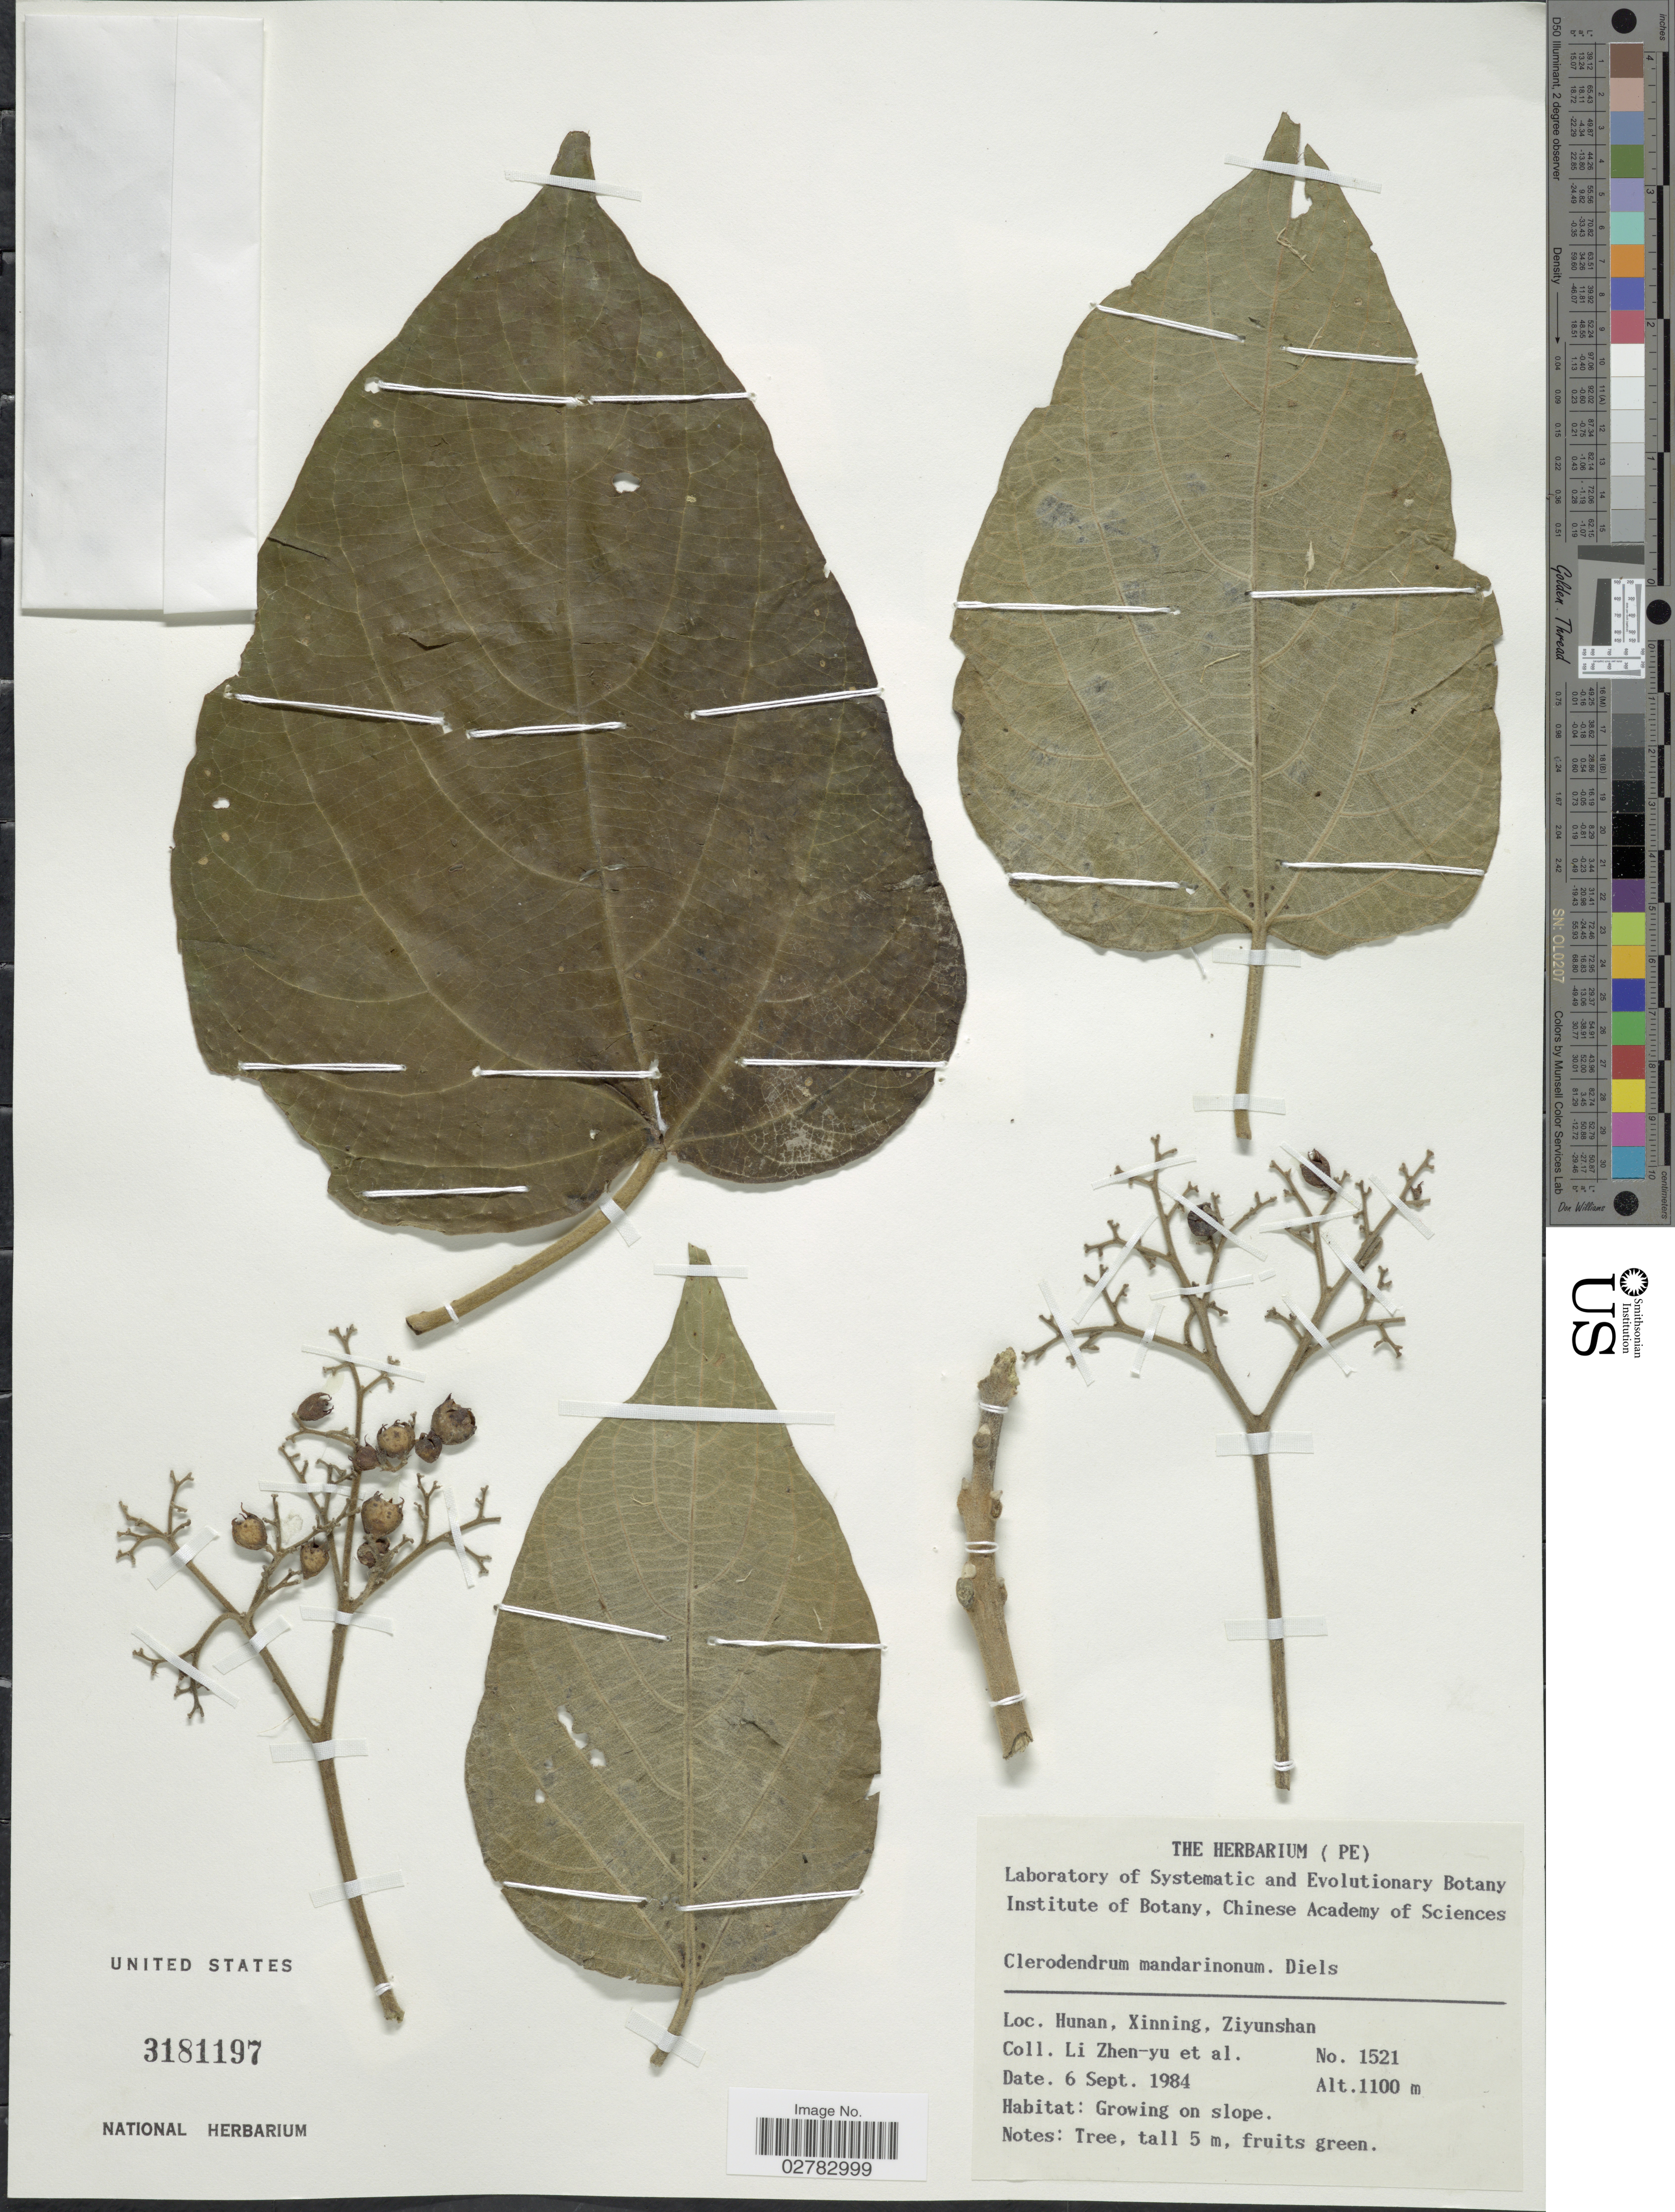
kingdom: Plantae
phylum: Tracheophyta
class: Magnoliopsida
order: Lamiales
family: Lamiaceae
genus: Clerodendrum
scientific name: Clerodendrum mandarinorum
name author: Diels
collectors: Z. Y. Li & et al.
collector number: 1521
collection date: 1984-09-06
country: China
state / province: Hunan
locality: Xinning, Ziyunshan.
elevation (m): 1100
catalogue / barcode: US 3181197